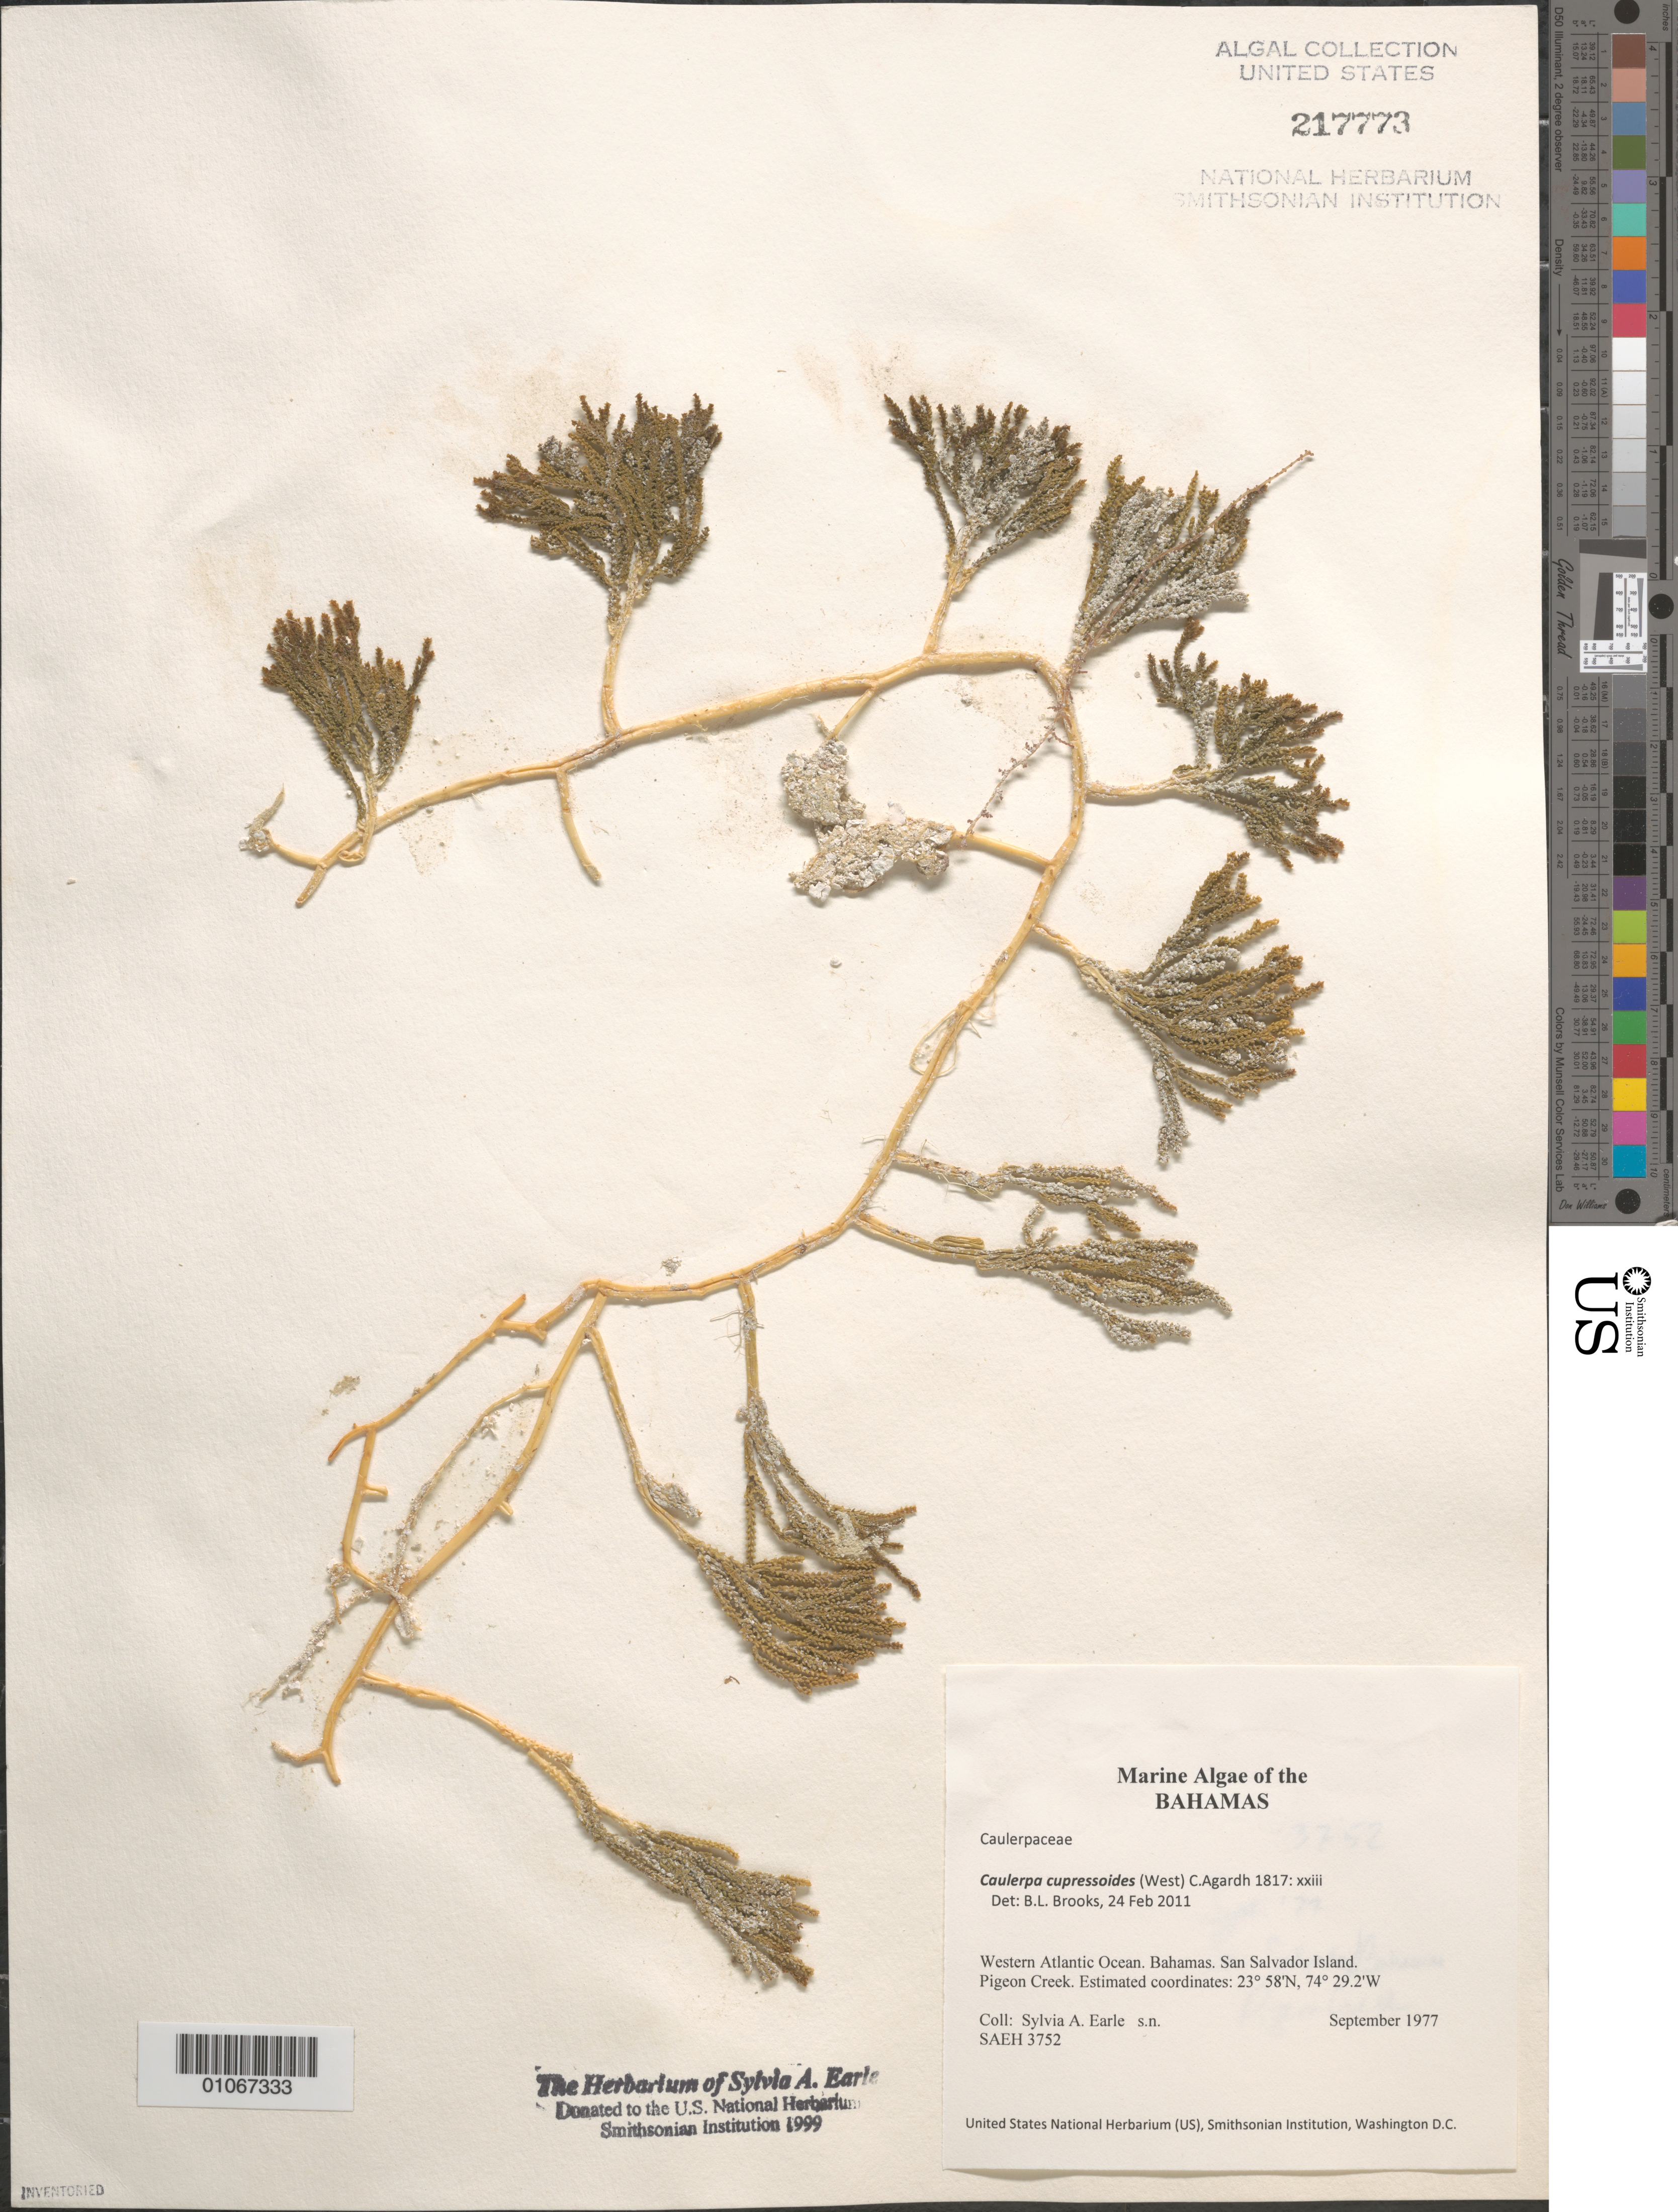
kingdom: Plantae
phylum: Chlorophyta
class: Ulvophyceae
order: Bryopsidales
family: Caulerpaceae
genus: Caulerpa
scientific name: Caulerpa cupressoides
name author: (Vahl) C. Agardh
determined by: Brooks, B. L., (BOT), Smithsonian Institution - National Museum of Natural History (UNITED STATES)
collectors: S. A. Earle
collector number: SAEH 3752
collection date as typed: Sep 1977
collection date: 1977-09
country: Bahamas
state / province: San Salvador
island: San Salvador Island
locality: Pigeon Creek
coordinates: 23 58'N, 74 29.2'W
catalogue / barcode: US 217773